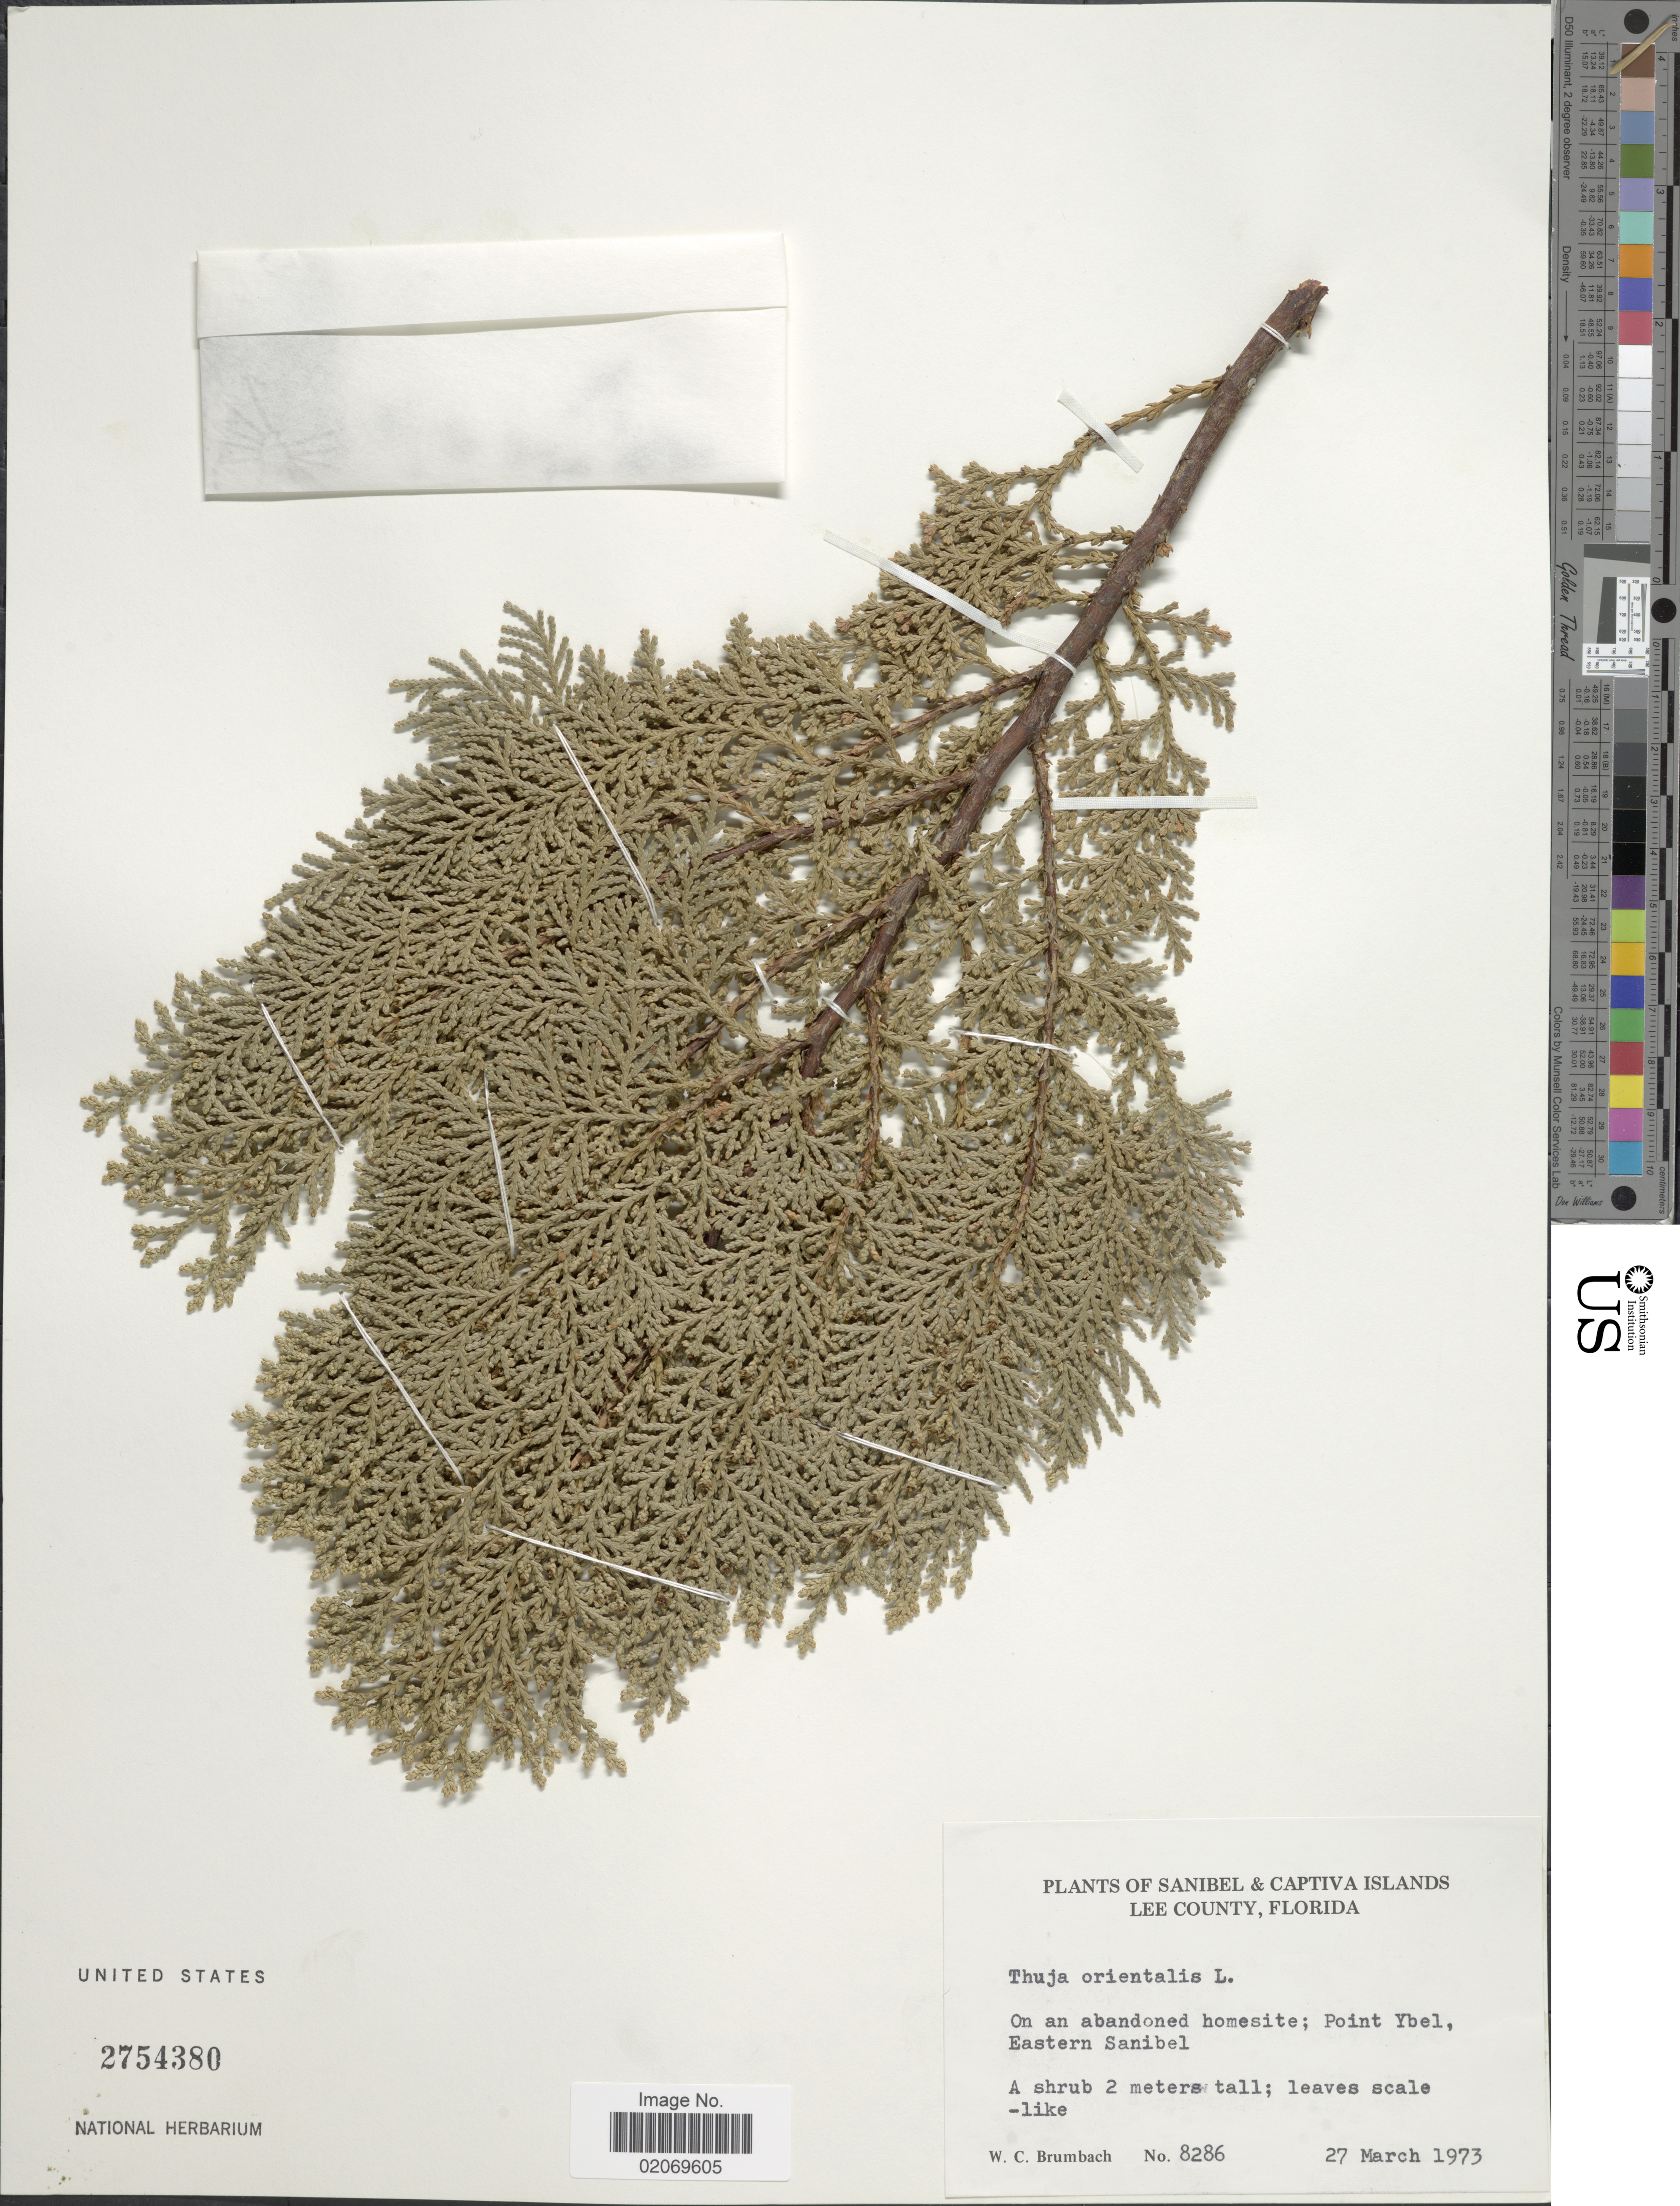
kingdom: Plantae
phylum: Tracheophyta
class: Pinopsida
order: Pinales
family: Cupressaceae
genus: Thuja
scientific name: Thuja orientalis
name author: L.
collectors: W. C. Brumbach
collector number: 8286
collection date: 1973-03-27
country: United States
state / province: Florida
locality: Sanibel & Captiva Islands, Lee County, On abandoned homesite; point Ybel, eastern Sanibel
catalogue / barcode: US 2754380